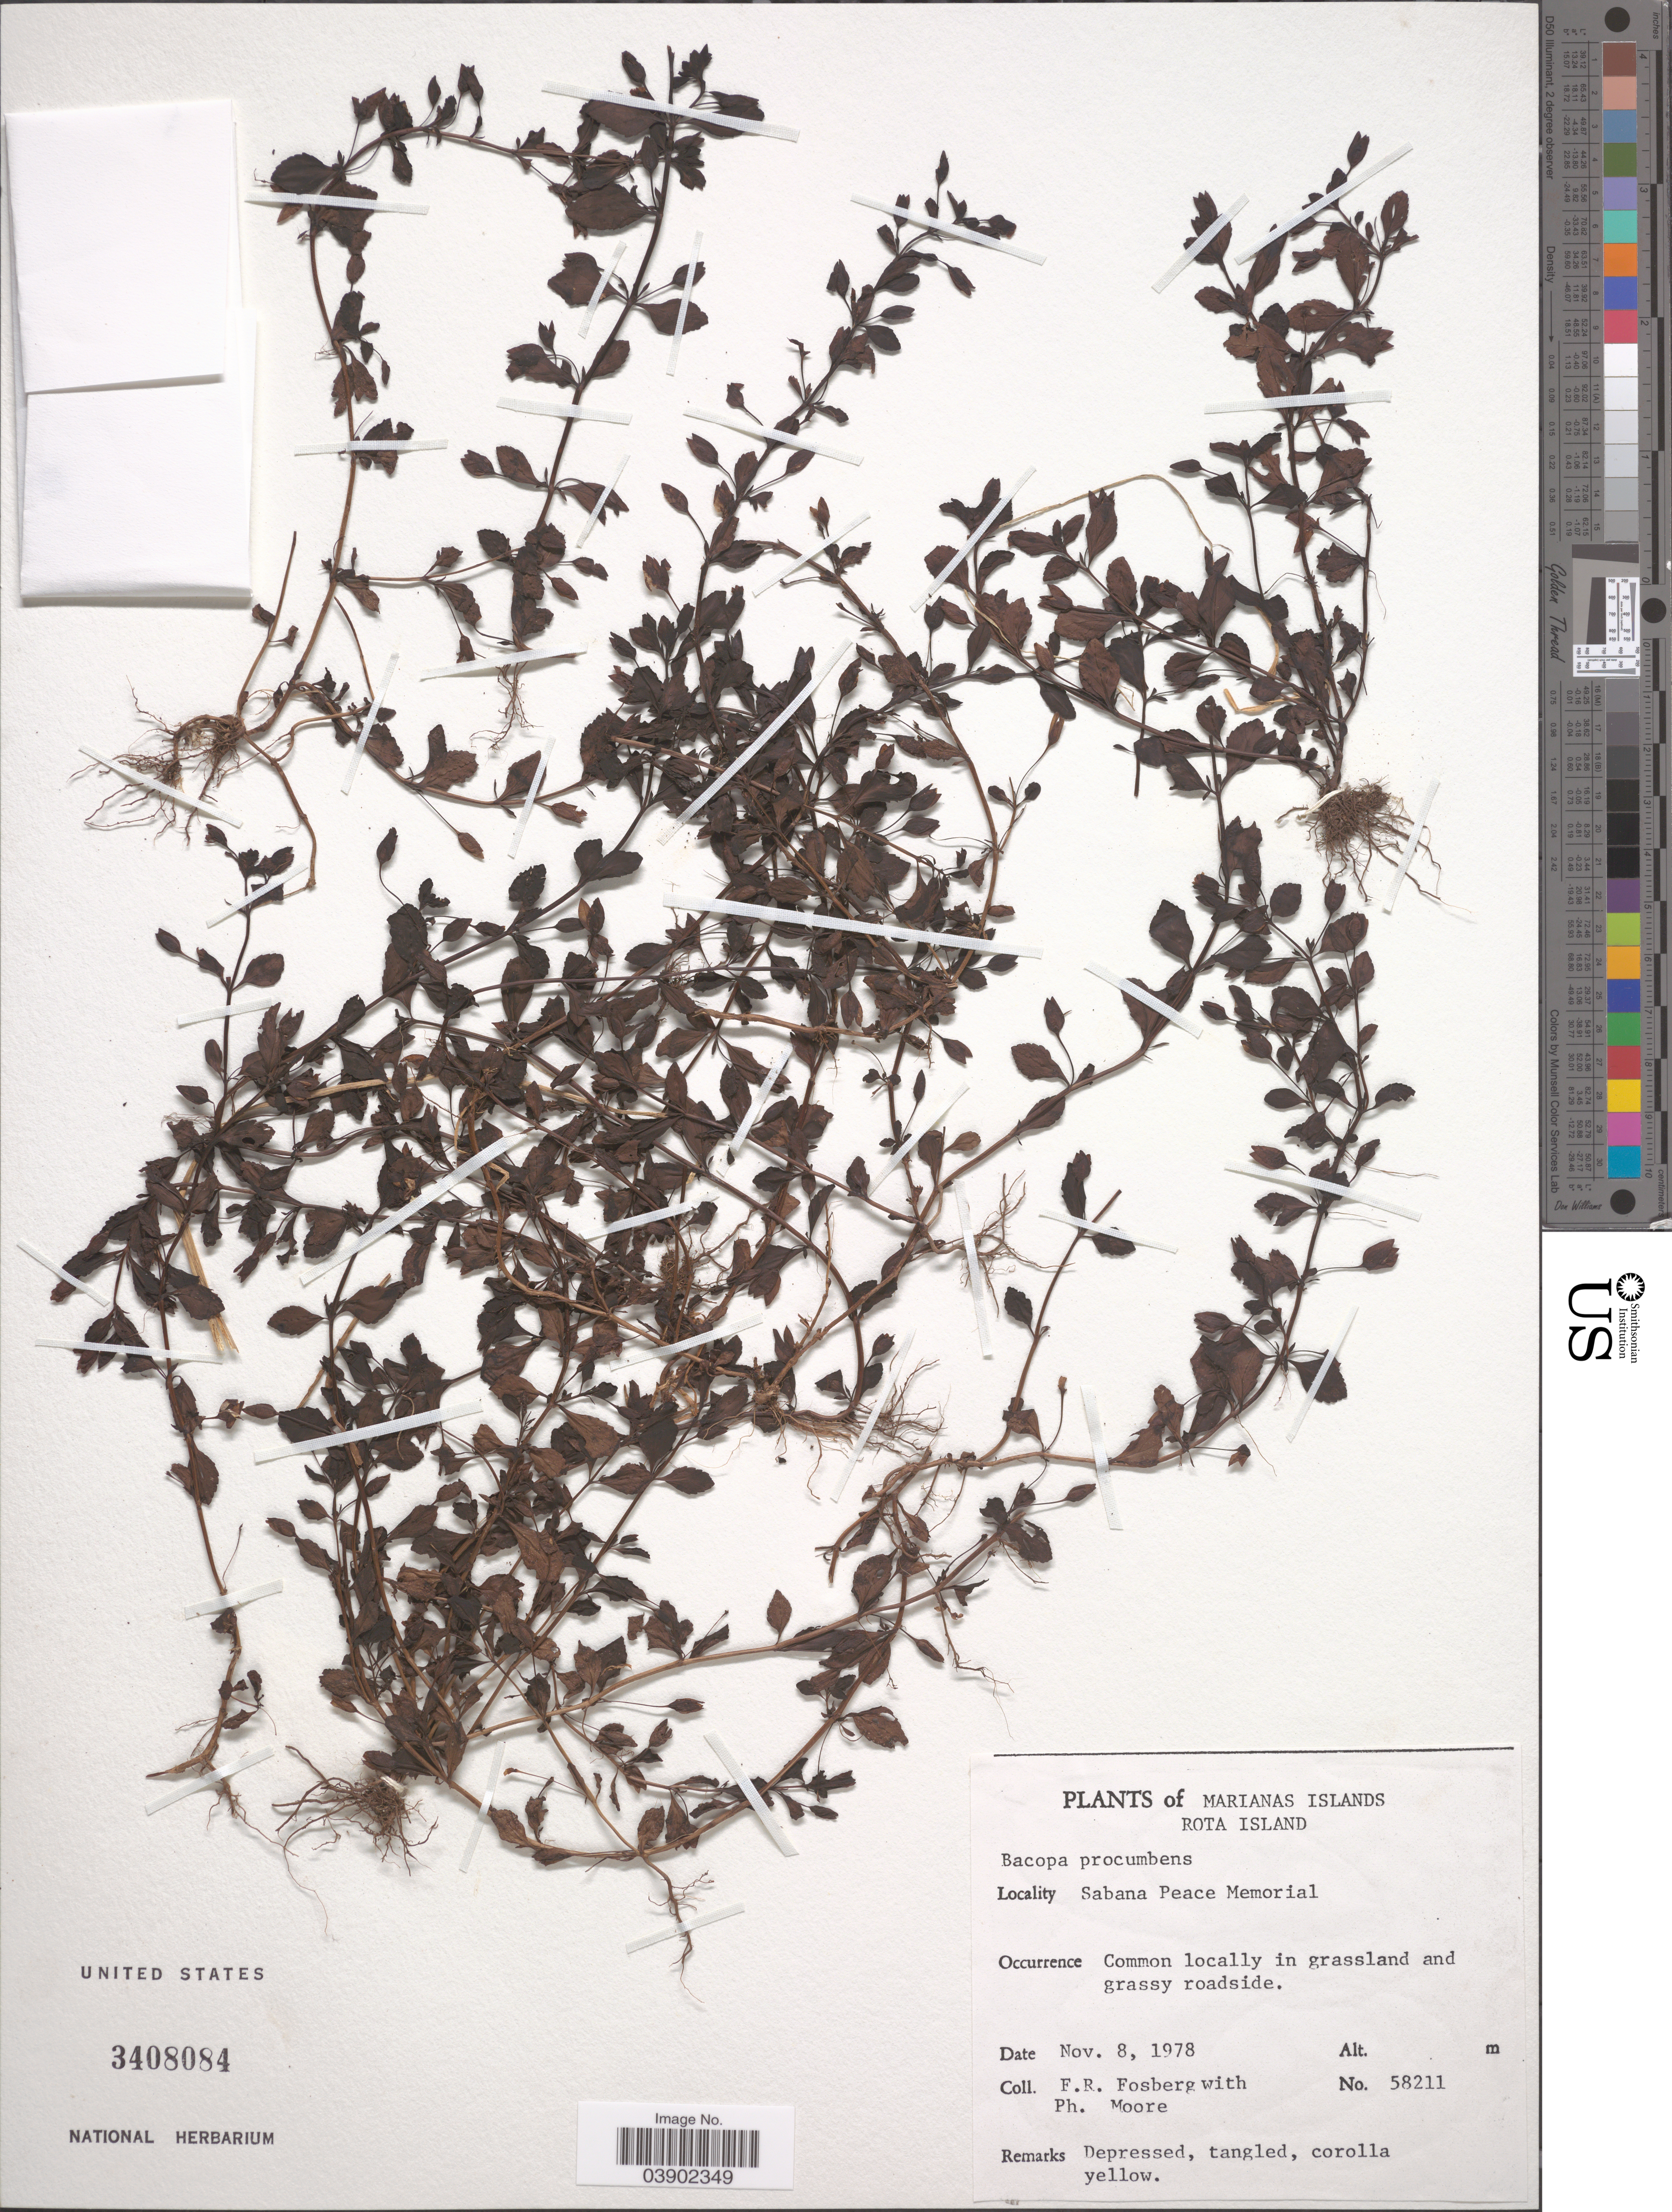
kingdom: Plantae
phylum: Tracheophyta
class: Magnoliopsida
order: Lamiales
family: Plantaginaceae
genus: Bacopa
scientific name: Bacopa procumbens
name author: (Mill.) Greenm.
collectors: F. R. Fosberg & P. Moore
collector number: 58211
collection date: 1978-11-08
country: Northern Mariana Islands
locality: Rota Island. Sabana Peace Memorial.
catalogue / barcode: US 3408084